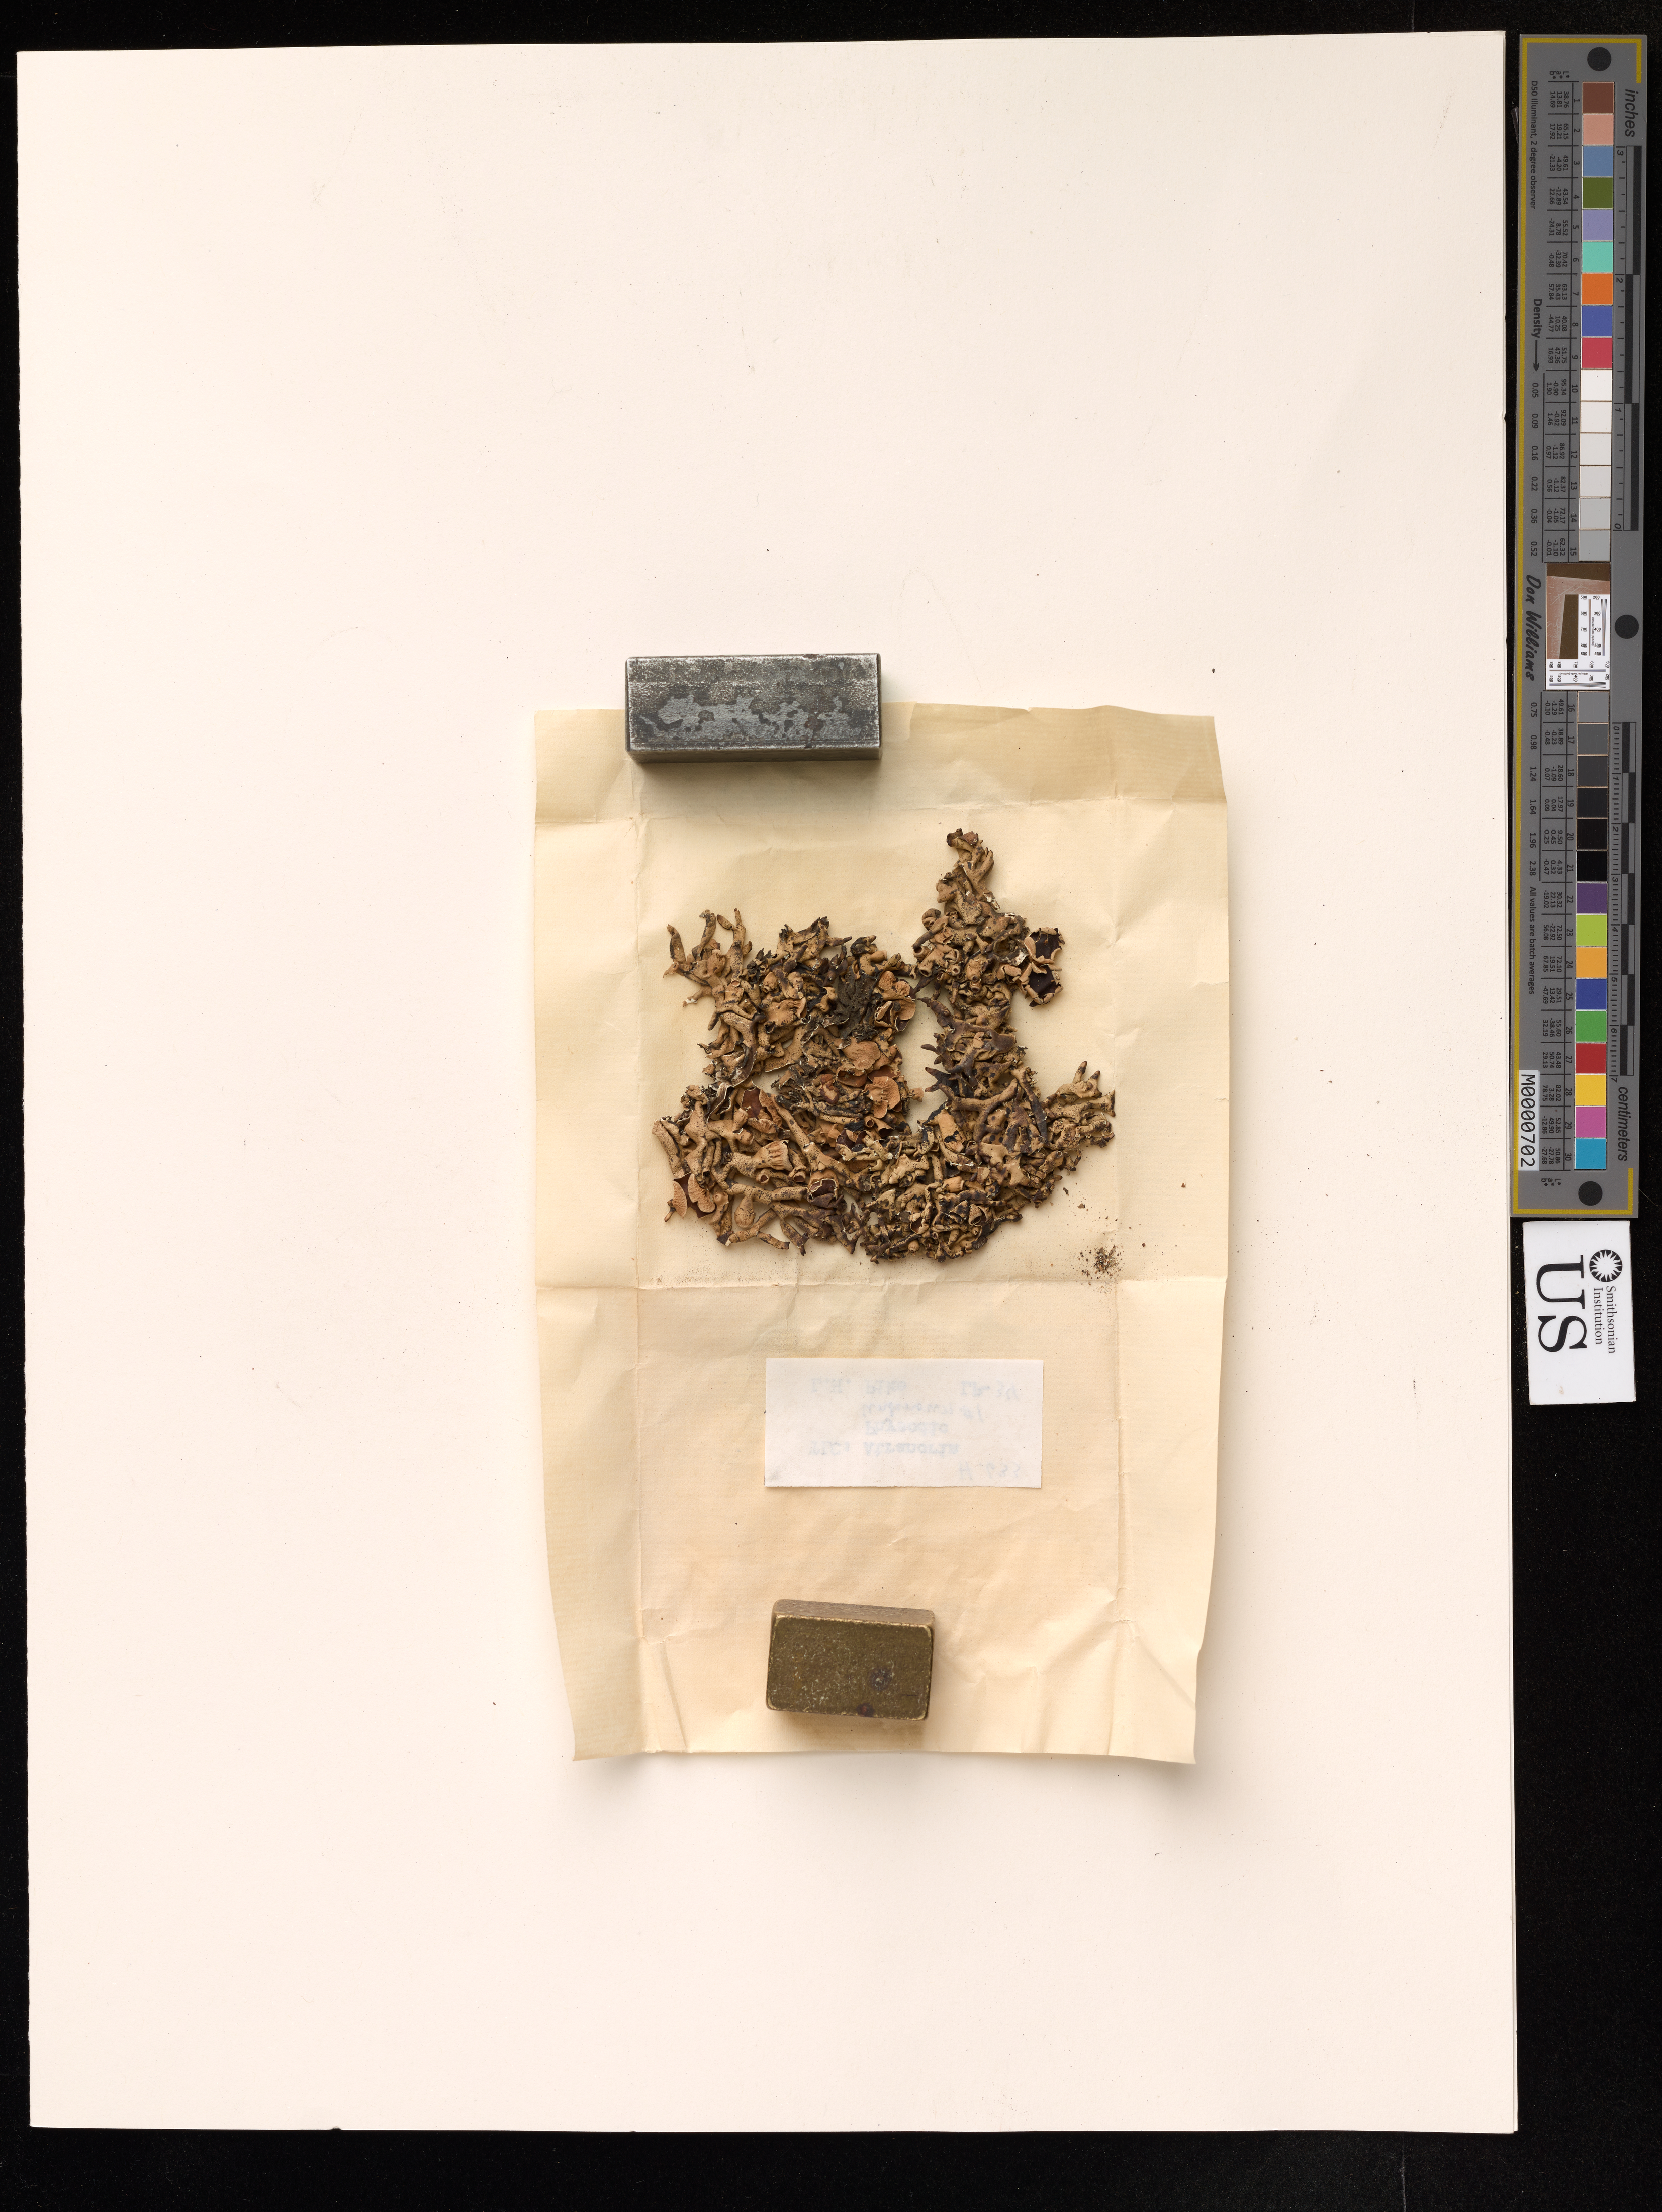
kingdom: Fungi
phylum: Ascomycota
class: Lecanoromycetes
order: Lecanorales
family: Parmeliaceae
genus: Hypogymnia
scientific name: Hypogymnia inactiva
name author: (Krog) Ohlsson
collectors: A. W. Herre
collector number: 633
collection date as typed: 05 Apr 1905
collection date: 1905-04-05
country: United States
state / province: California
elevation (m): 0